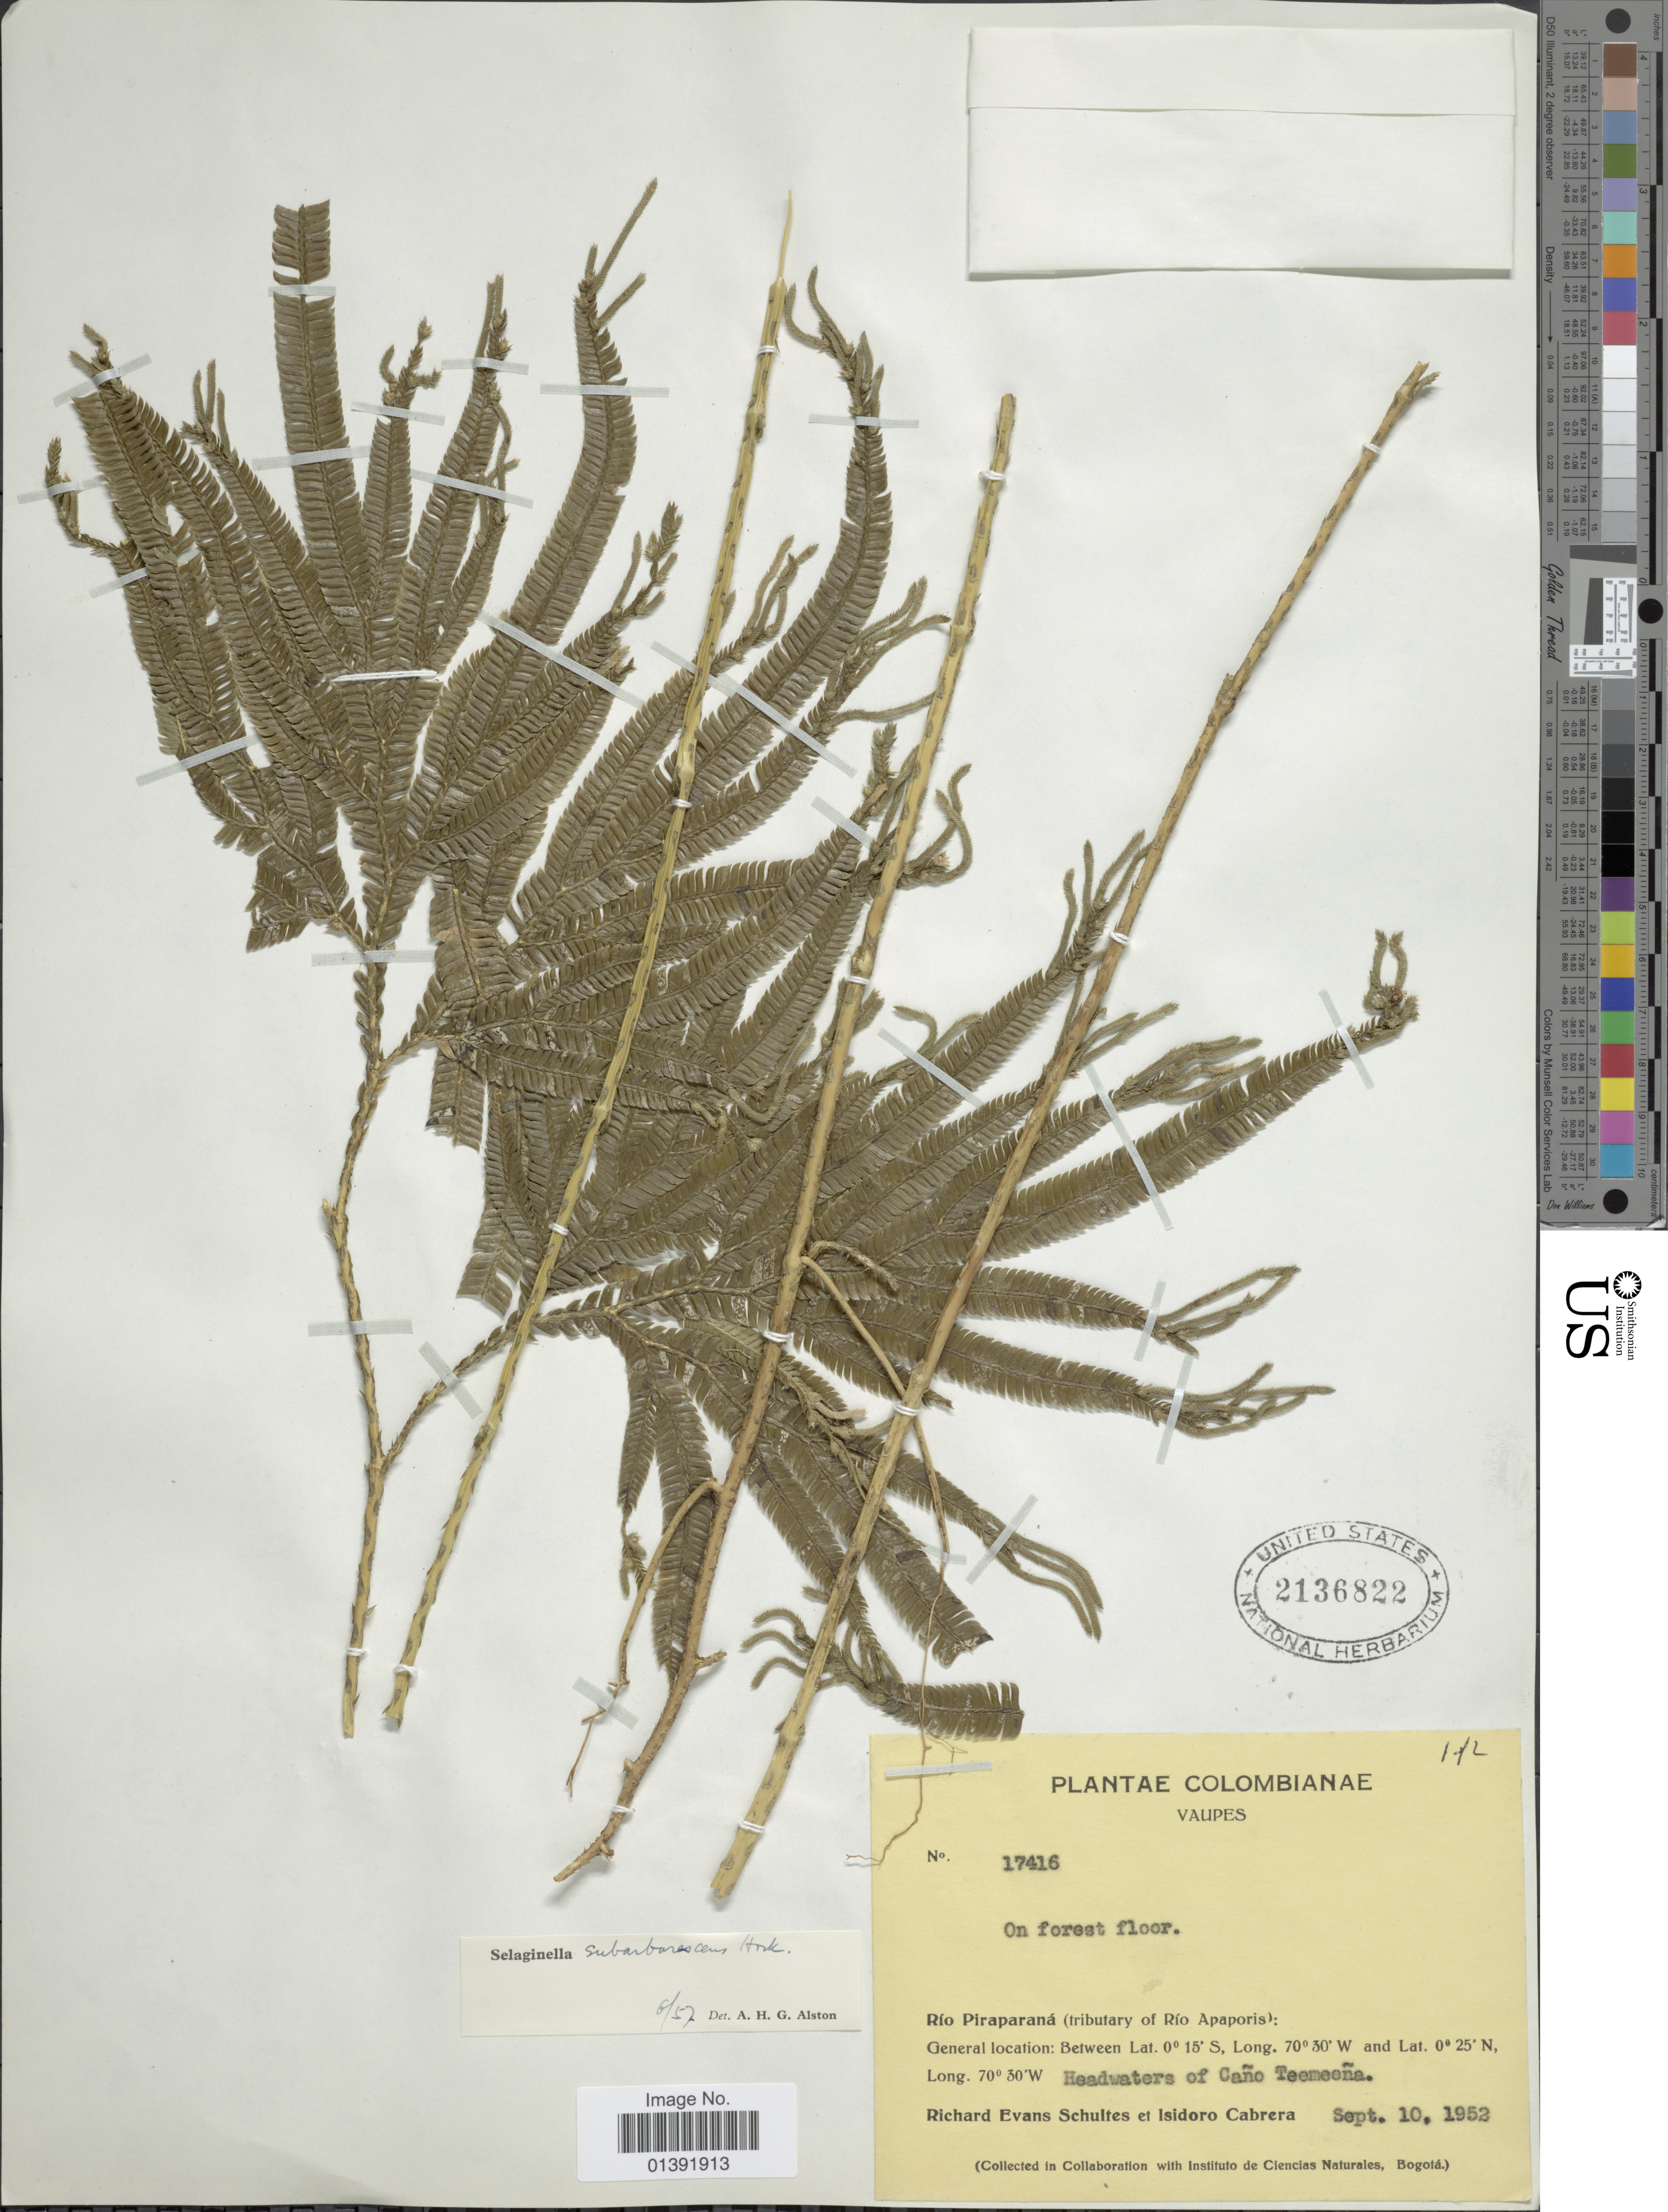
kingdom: Plantae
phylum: Tracheophyta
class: Lycopodiopsida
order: Selaginellales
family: Selaginellaceae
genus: Selaginella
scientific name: Selaginella subarborescens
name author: Hook.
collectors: R. E. Schultes & I. Cabrera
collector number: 17416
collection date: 1952-09-10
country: Colombia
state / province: Vaupés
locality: Rio Piraparaná (tributary of Rio Apaporis)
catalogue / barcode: US 2136822